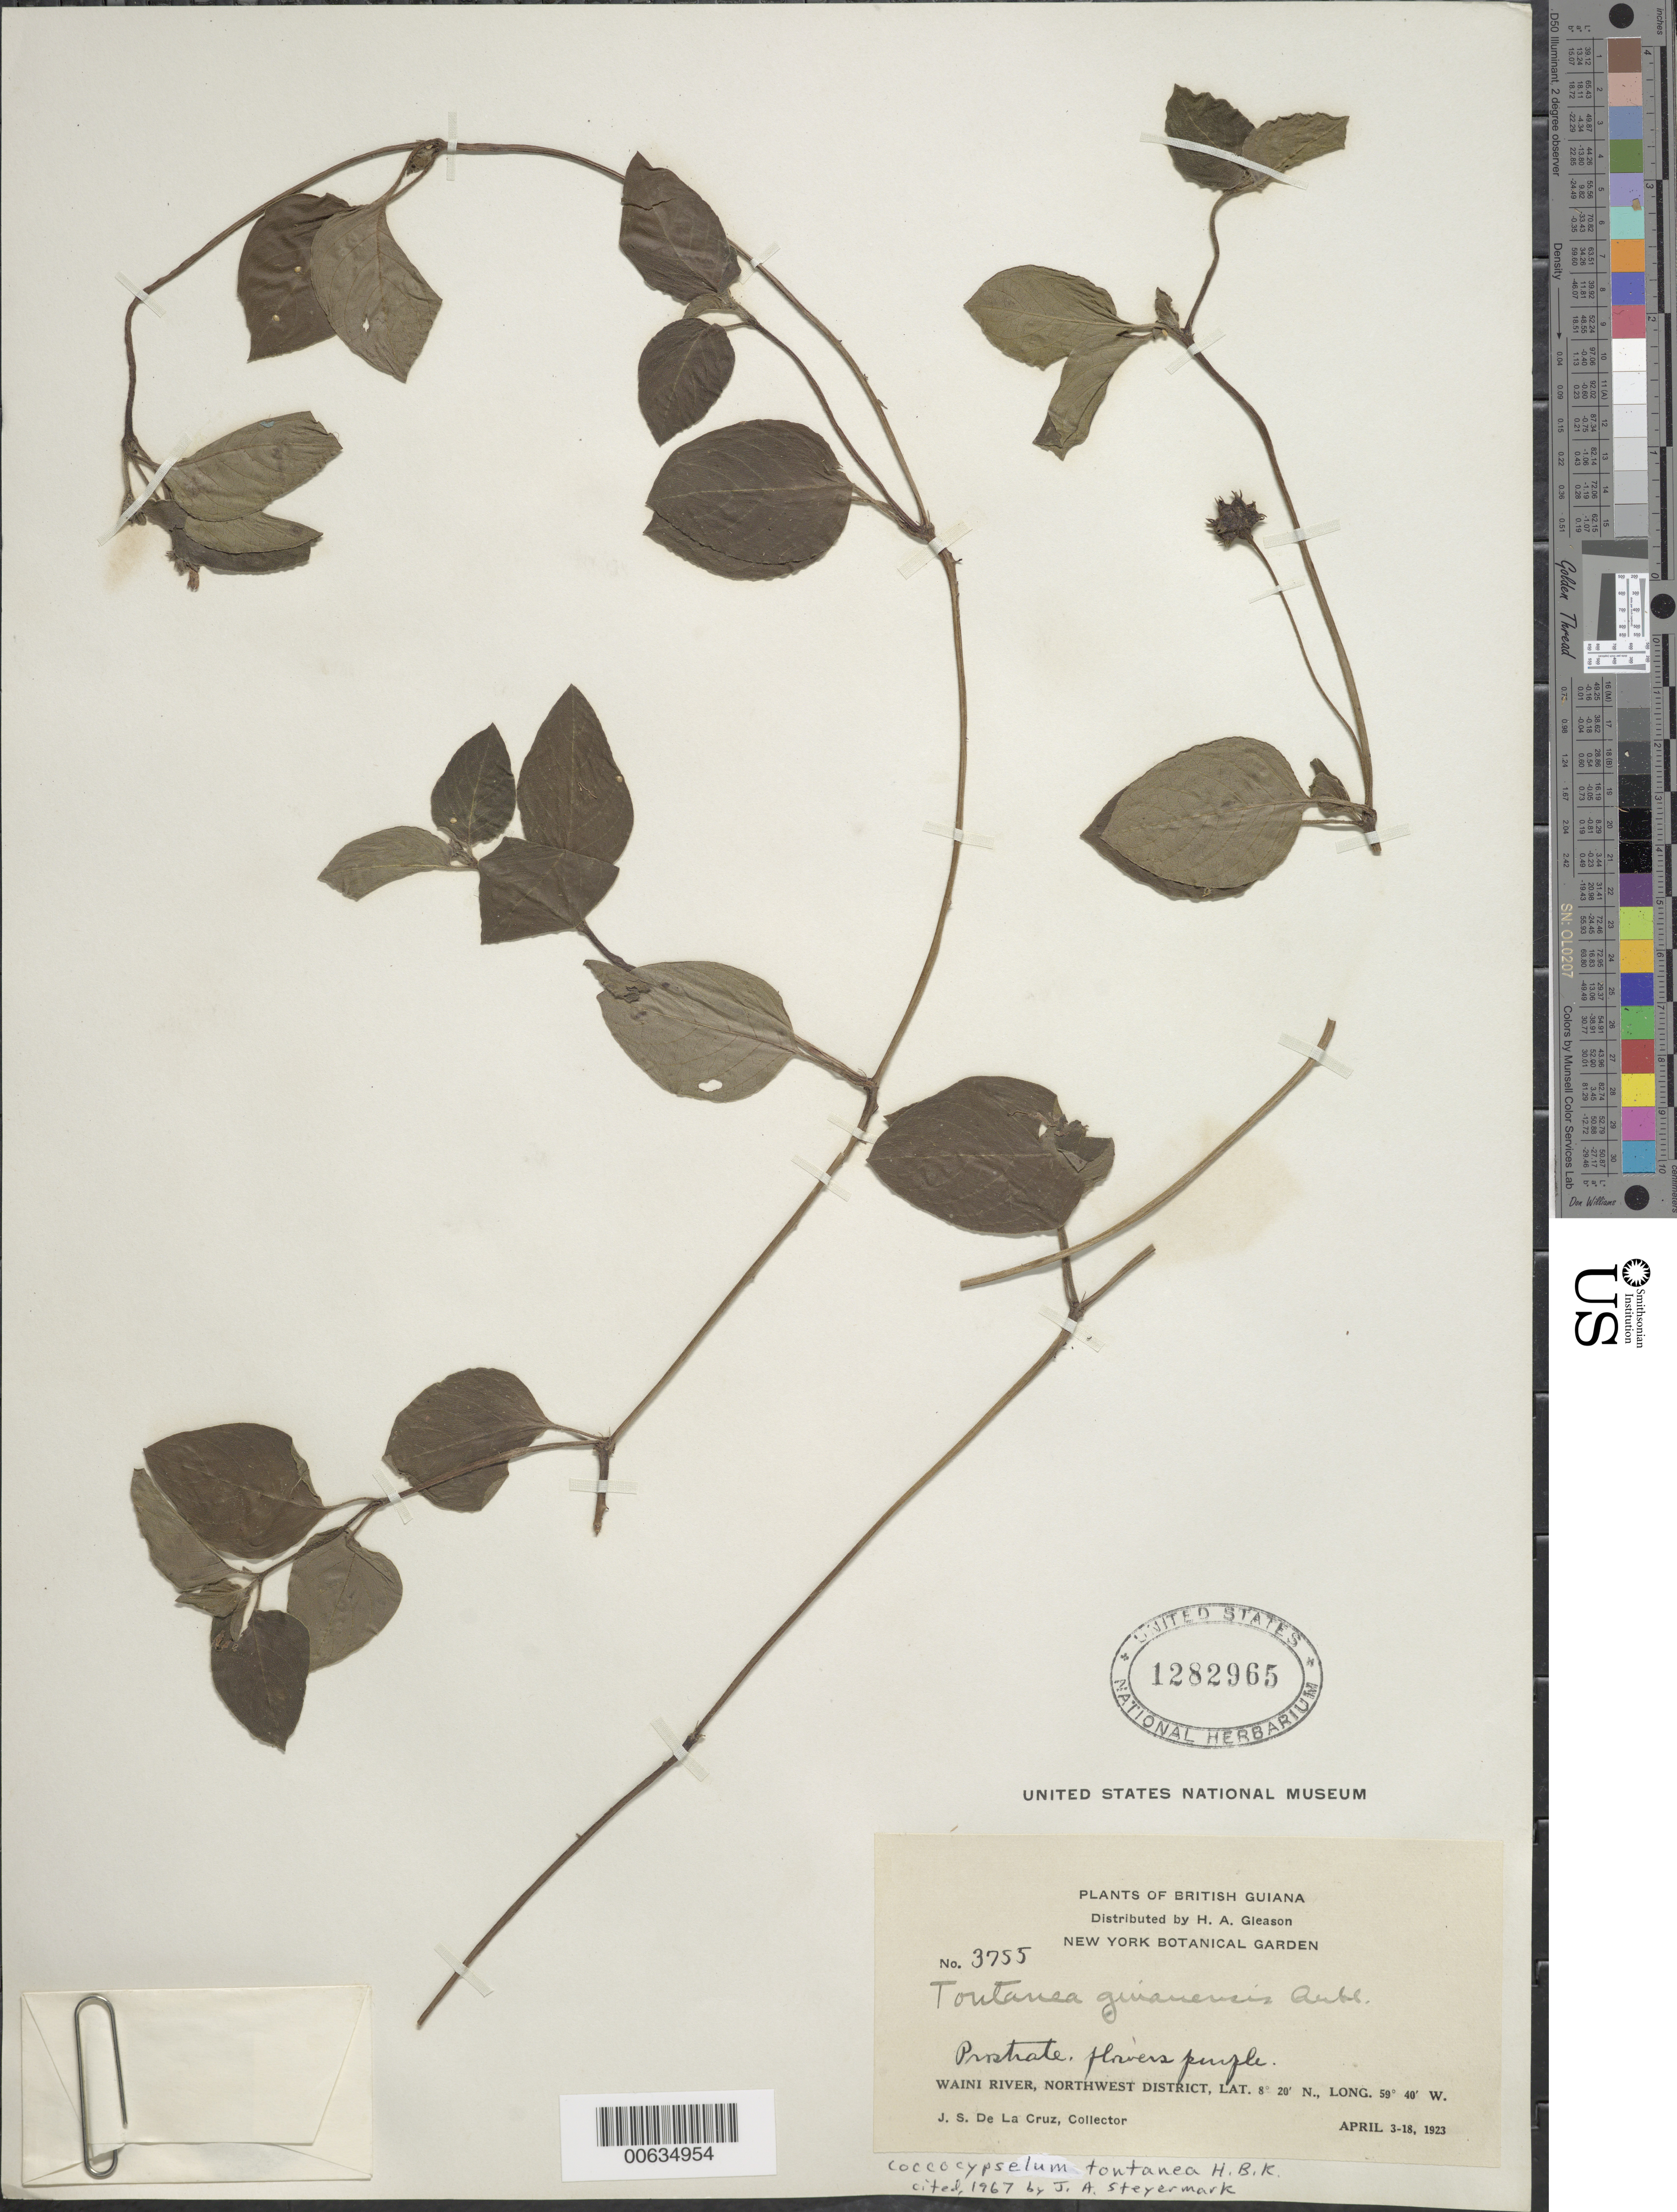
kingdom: Plantae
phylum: Tracheophyta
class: Magnoliopsida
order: Gentianales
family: Rubiaceae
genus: Coccocypselum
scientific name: Coccocypselum tontanea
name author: Kunth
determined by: Steyermark, Julian A., (VEN)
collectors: J. S. de la Cruz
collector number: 3755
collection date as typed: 3-Apr-23 to 18-Apr-23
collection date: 1923-04-03/1923-04-18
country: Guyana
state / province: Barima-Waini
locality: Waini R., NW District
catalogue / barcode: US 1282965